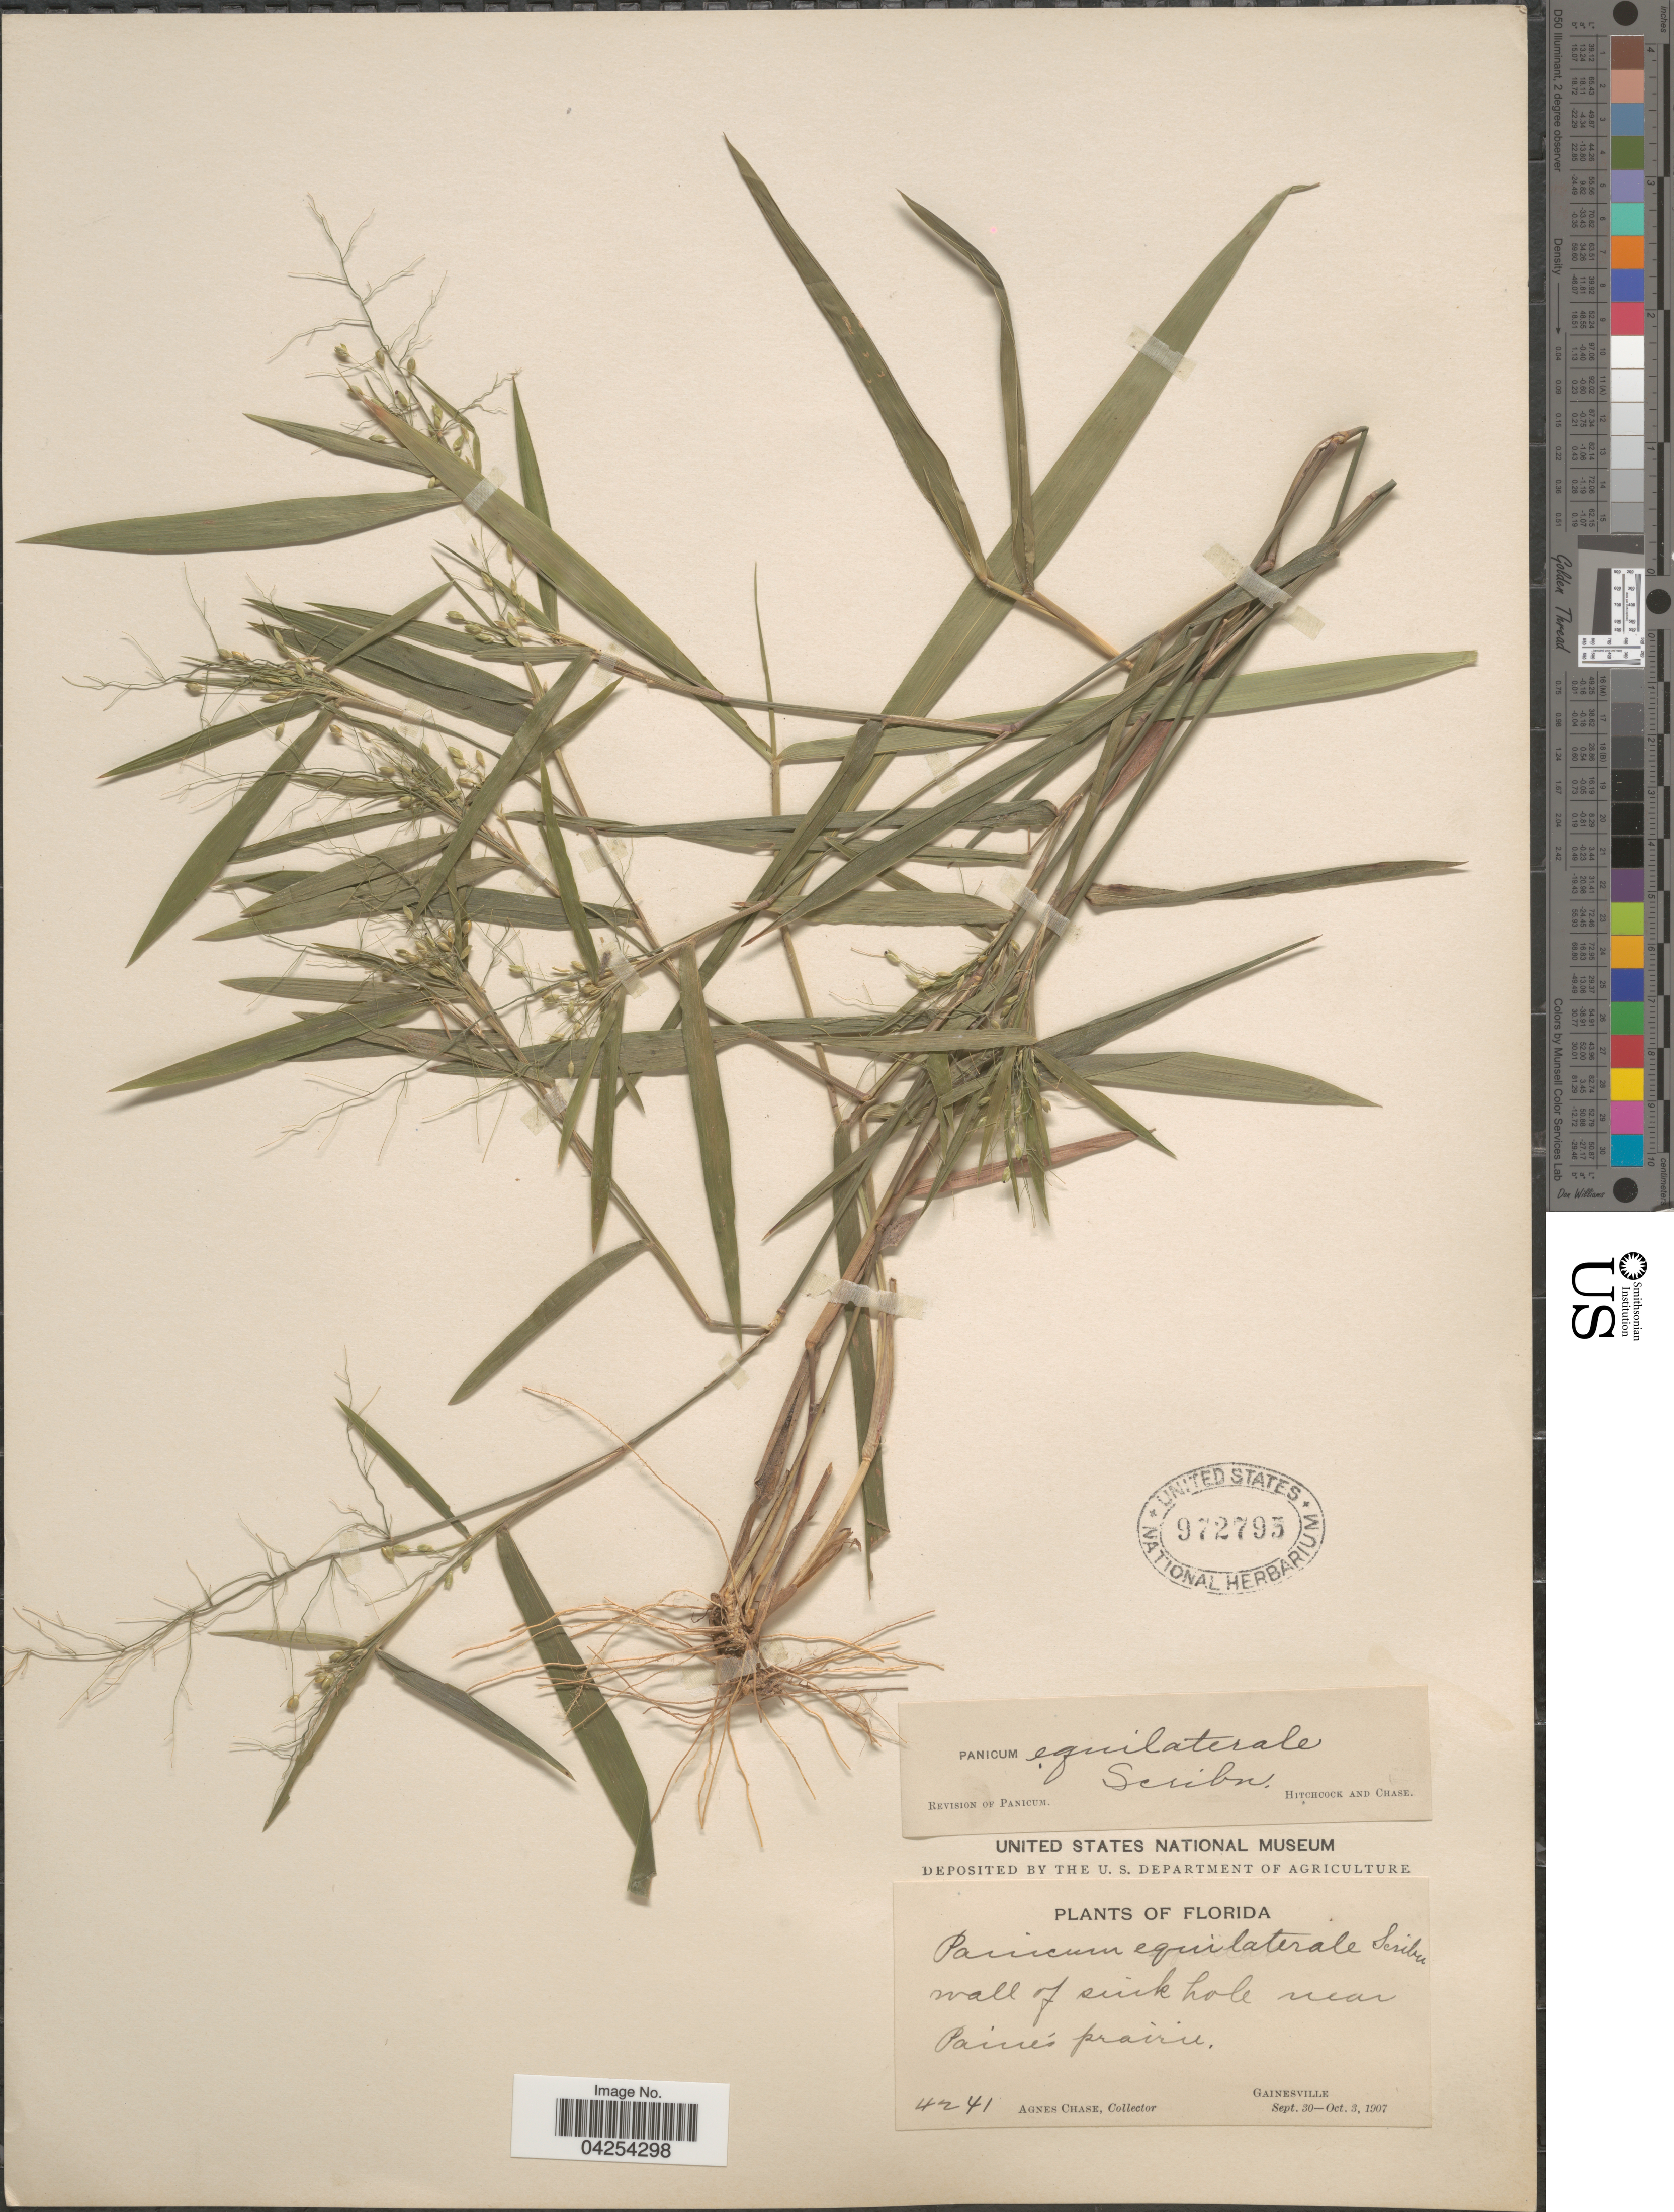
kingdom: Plantae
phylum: Tracheophyta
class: Liliopsida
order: Poales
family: Poaceae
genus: Dichanthelium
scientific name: Dichanthelium commutatum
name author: (Schult.) Gould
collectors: A. Chase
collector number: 4241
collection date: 1907-09-30/1907-10-03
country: United States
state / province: Florida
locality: Gainesville.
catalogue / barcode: US 972795